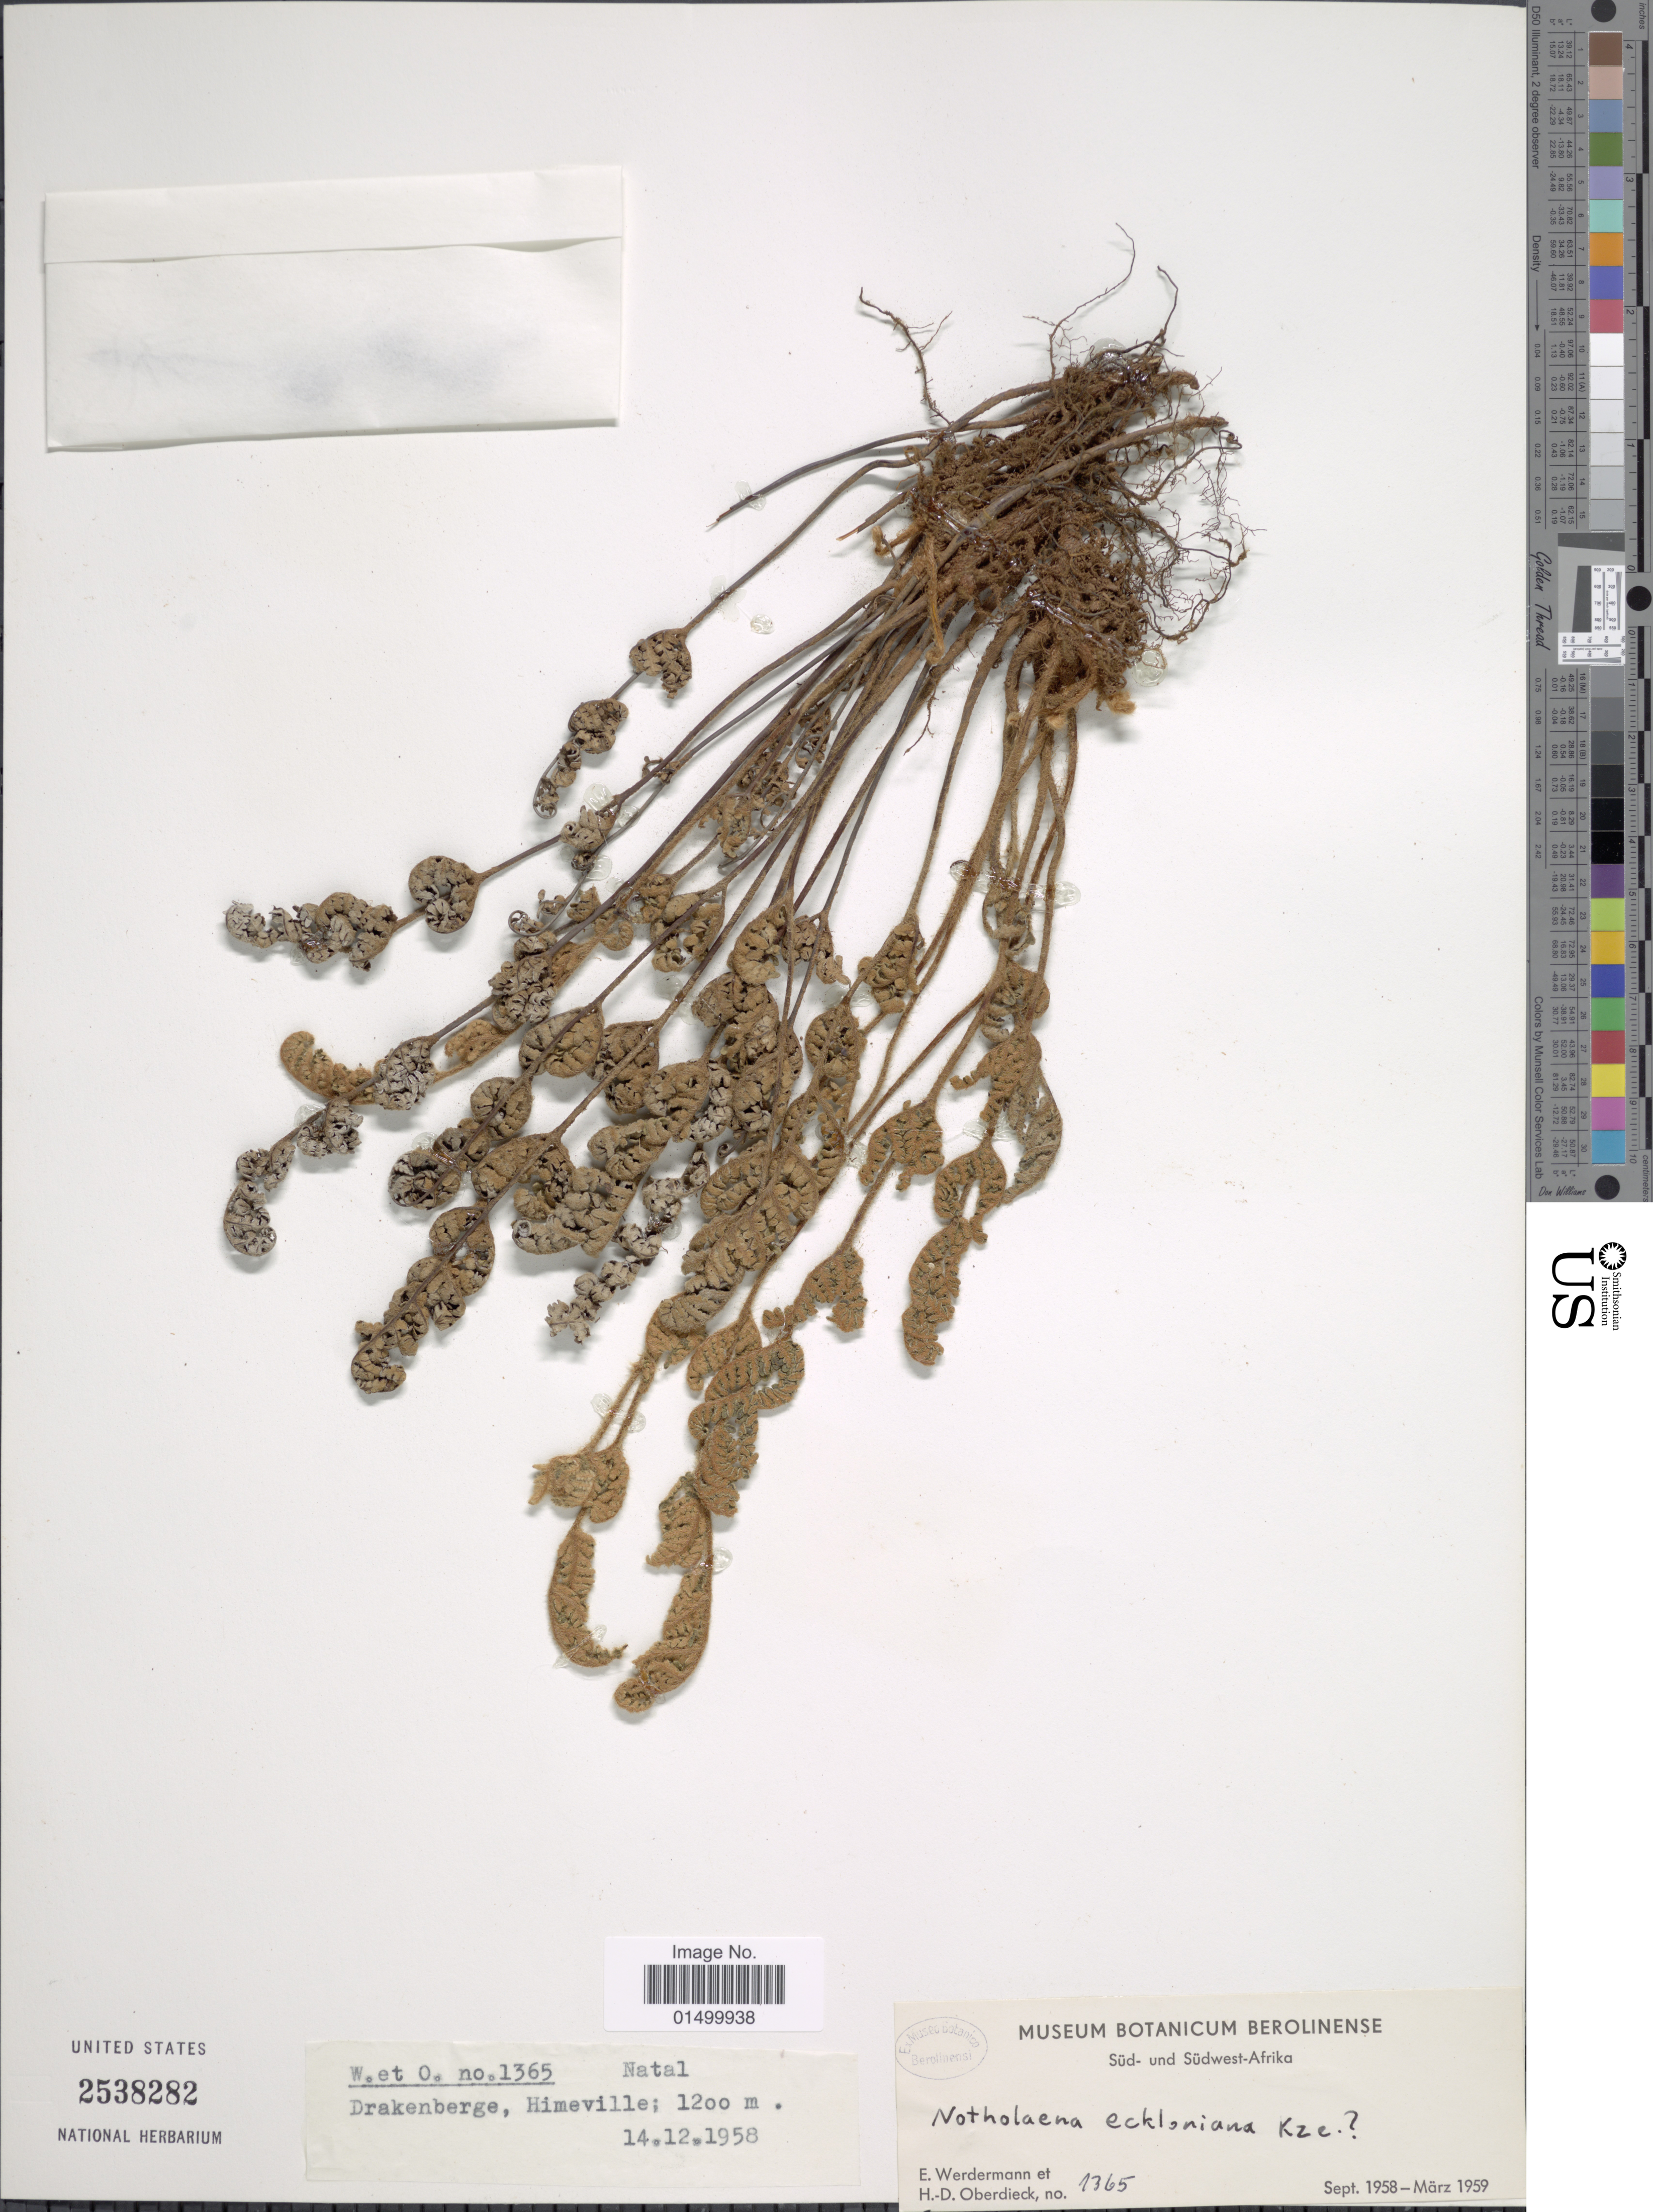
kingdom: Plantae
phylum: Tracheophyta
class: Polypodiopsida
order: Polypodiales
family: Pteridaceae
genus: Cheilanthes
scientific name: Cheilanthes eckloniana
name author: Mett.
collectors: E. Werdermann & H. Oberdieck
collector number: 1365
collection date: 1958-12-14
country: South Africa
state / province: KwaZulu-Natal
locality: Natal, Drakenberge, Himville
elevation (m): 1200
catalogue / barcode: US 2538282